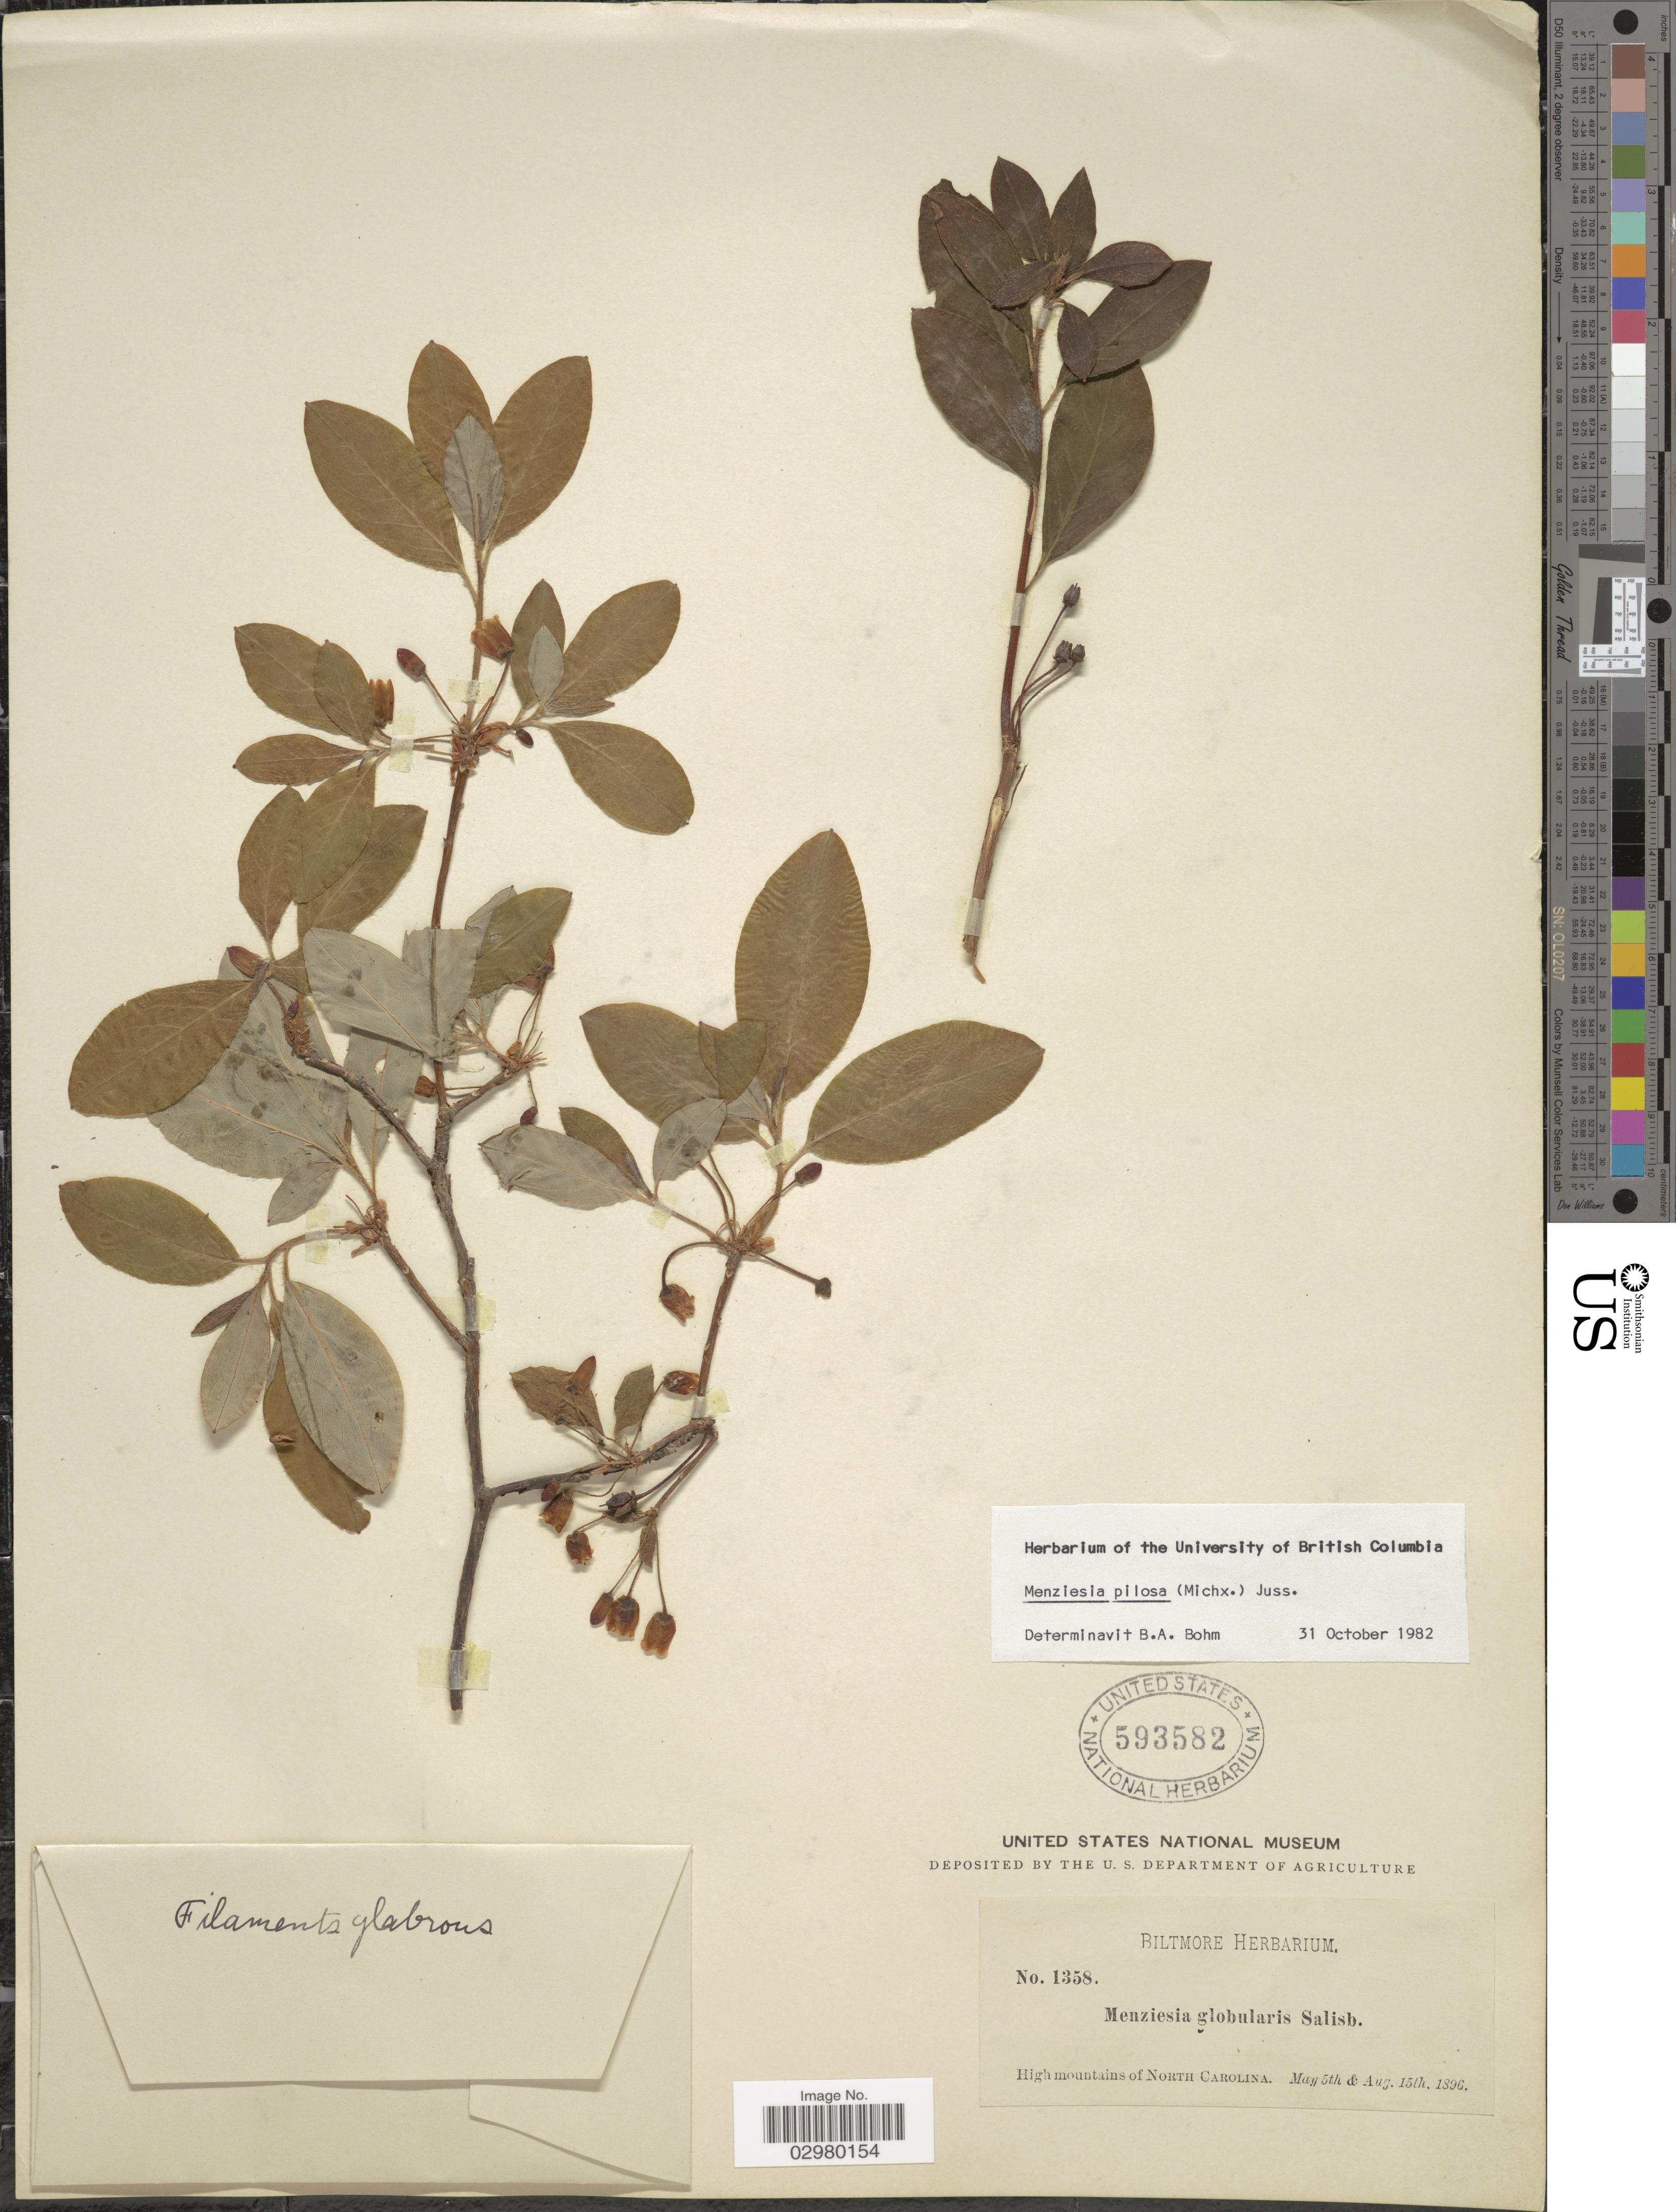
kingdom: Plantae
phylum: Tracheophyta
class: Magnoliopsida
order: Ericales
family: Ericaceae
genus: Menziesia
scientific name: Menziesia pilosa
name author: (Michx.) Juss.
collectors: ex herb. Biltmore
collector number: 1358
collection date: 1896-05-05/1896-08-15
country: United States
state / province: North Carolina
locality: High mountains of North Carolina.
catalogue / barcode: US 593582